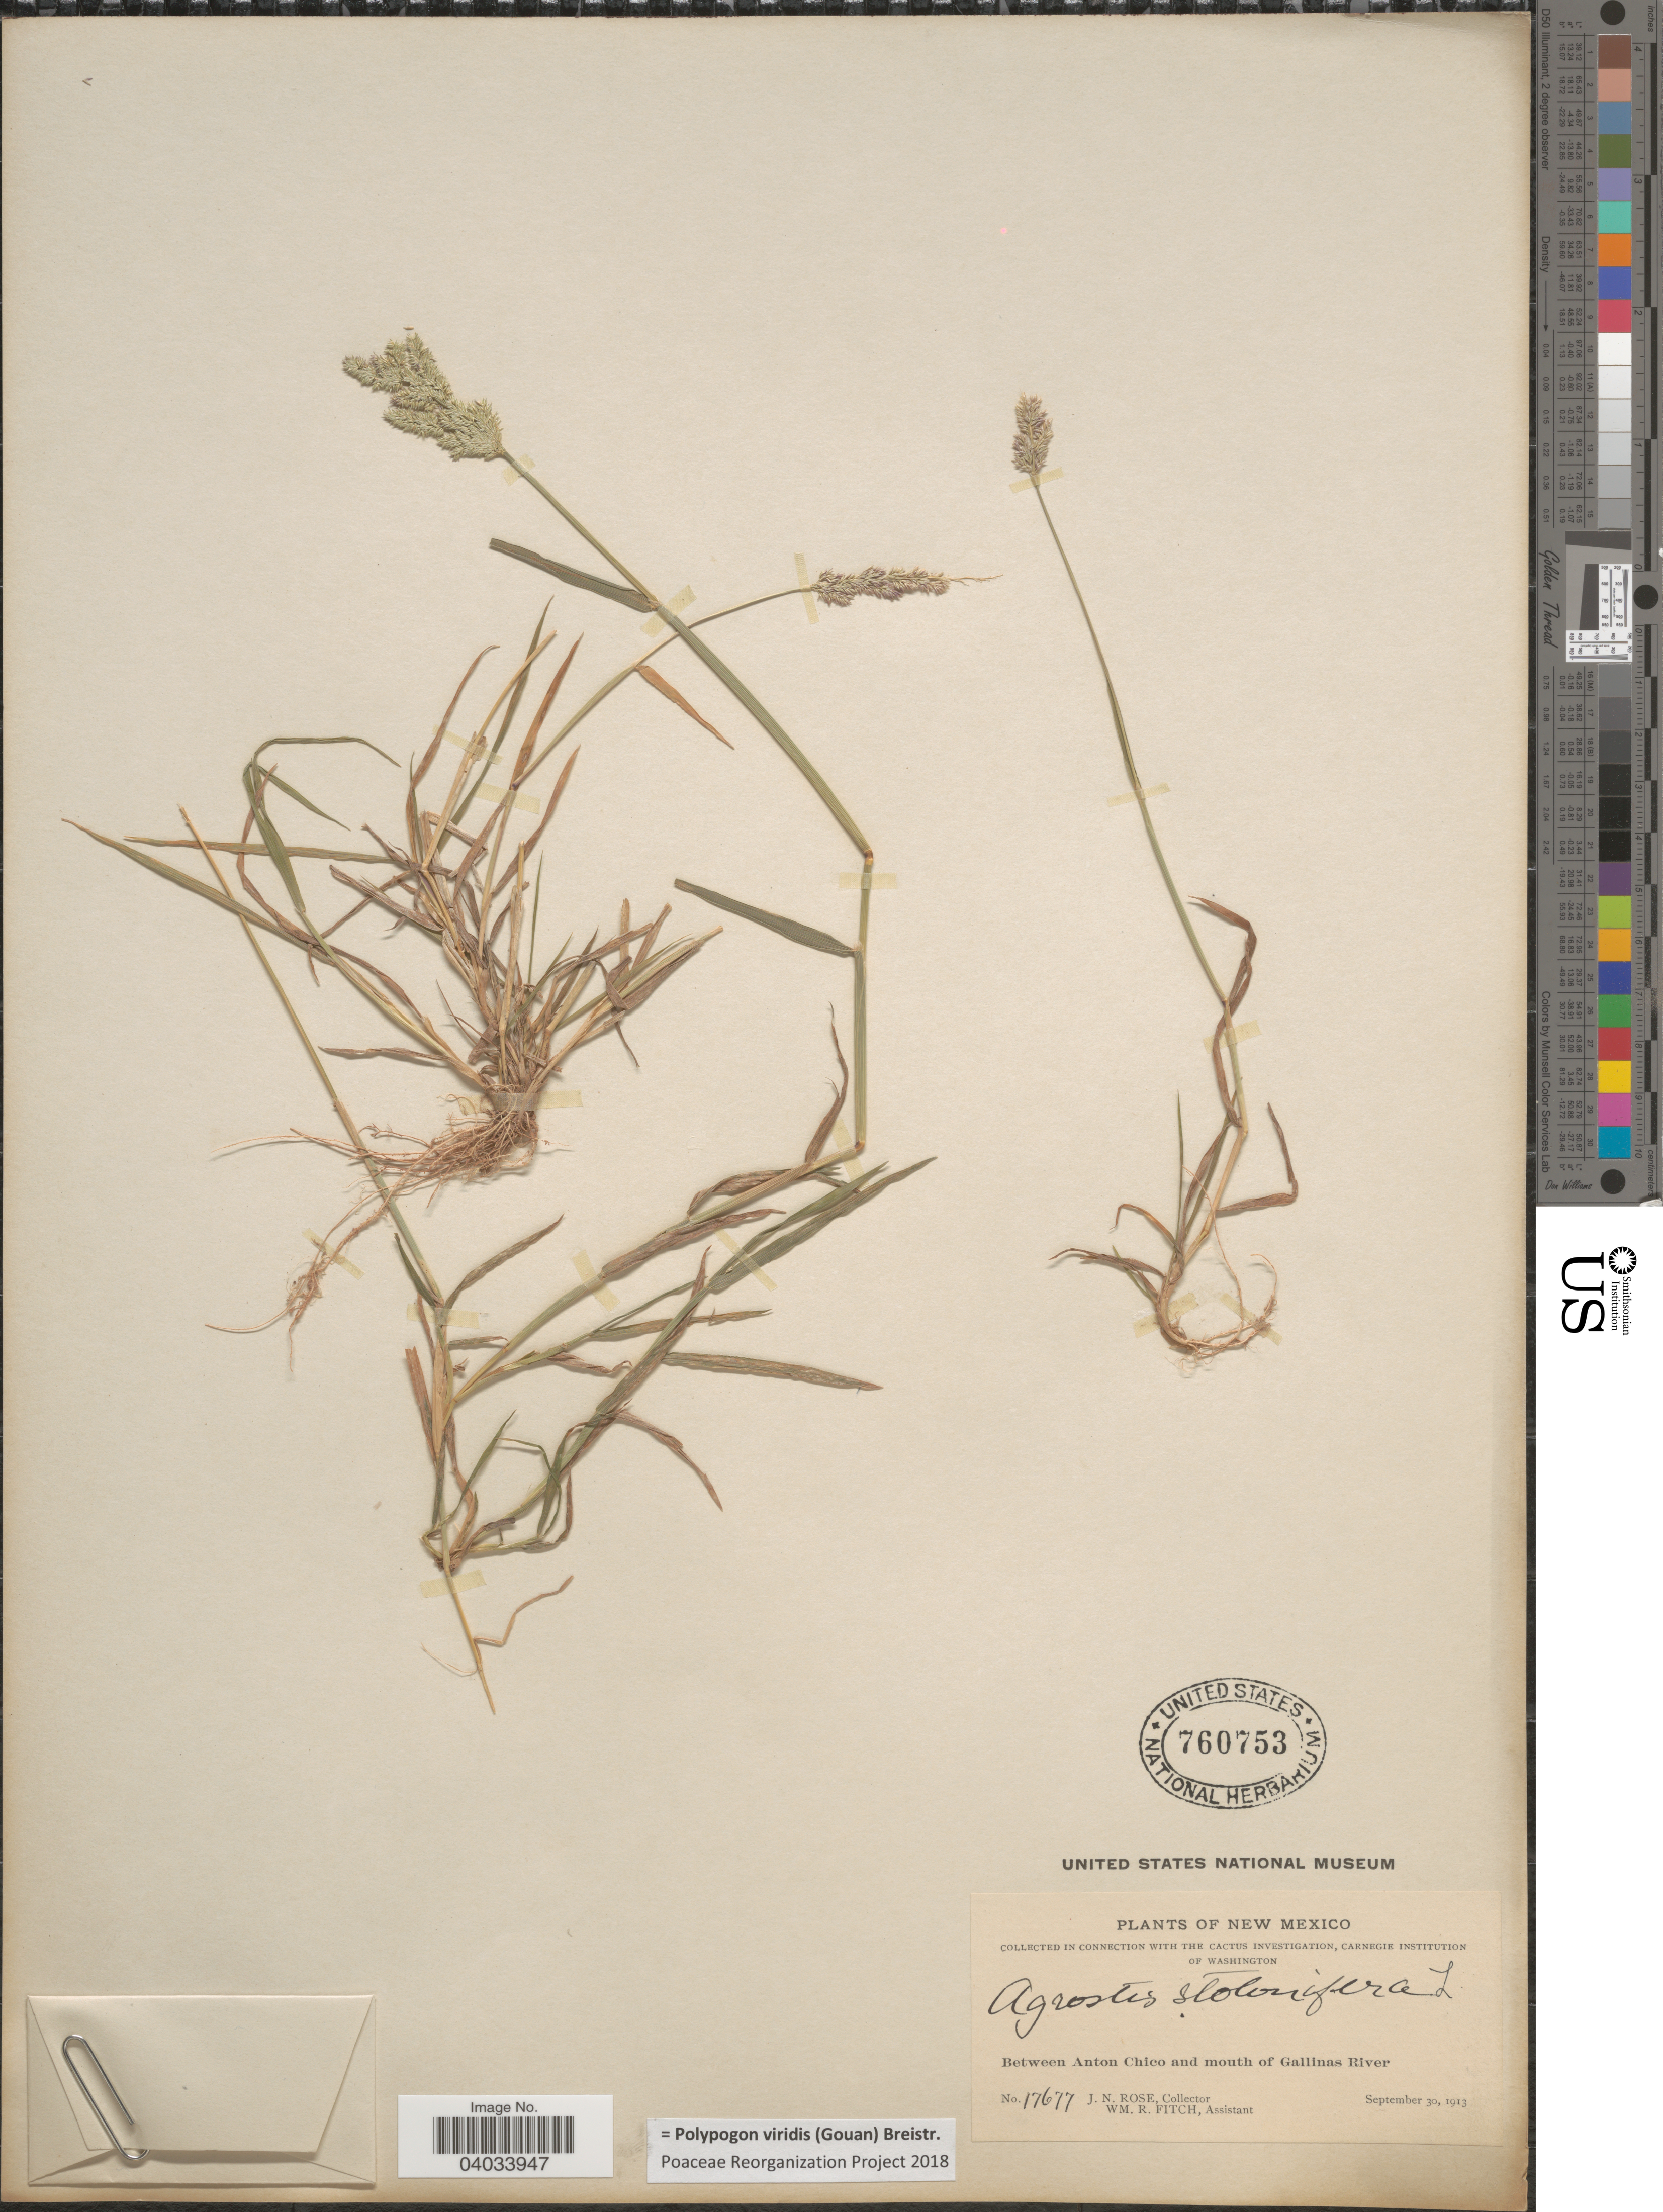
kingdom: Plantae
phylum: Tracheophyta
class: Liliopsida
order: Poales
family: Poaceae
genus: Polypogon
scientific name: Polypogon viridis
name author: (Gouan) Breistroffer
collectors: J. N. Rose & W. R. Fitch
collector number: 17677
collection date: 1913-09-30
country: United States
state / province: New Mexico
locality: Between Anton Chico and mouth of Gallinas River.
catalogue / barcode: US 760753